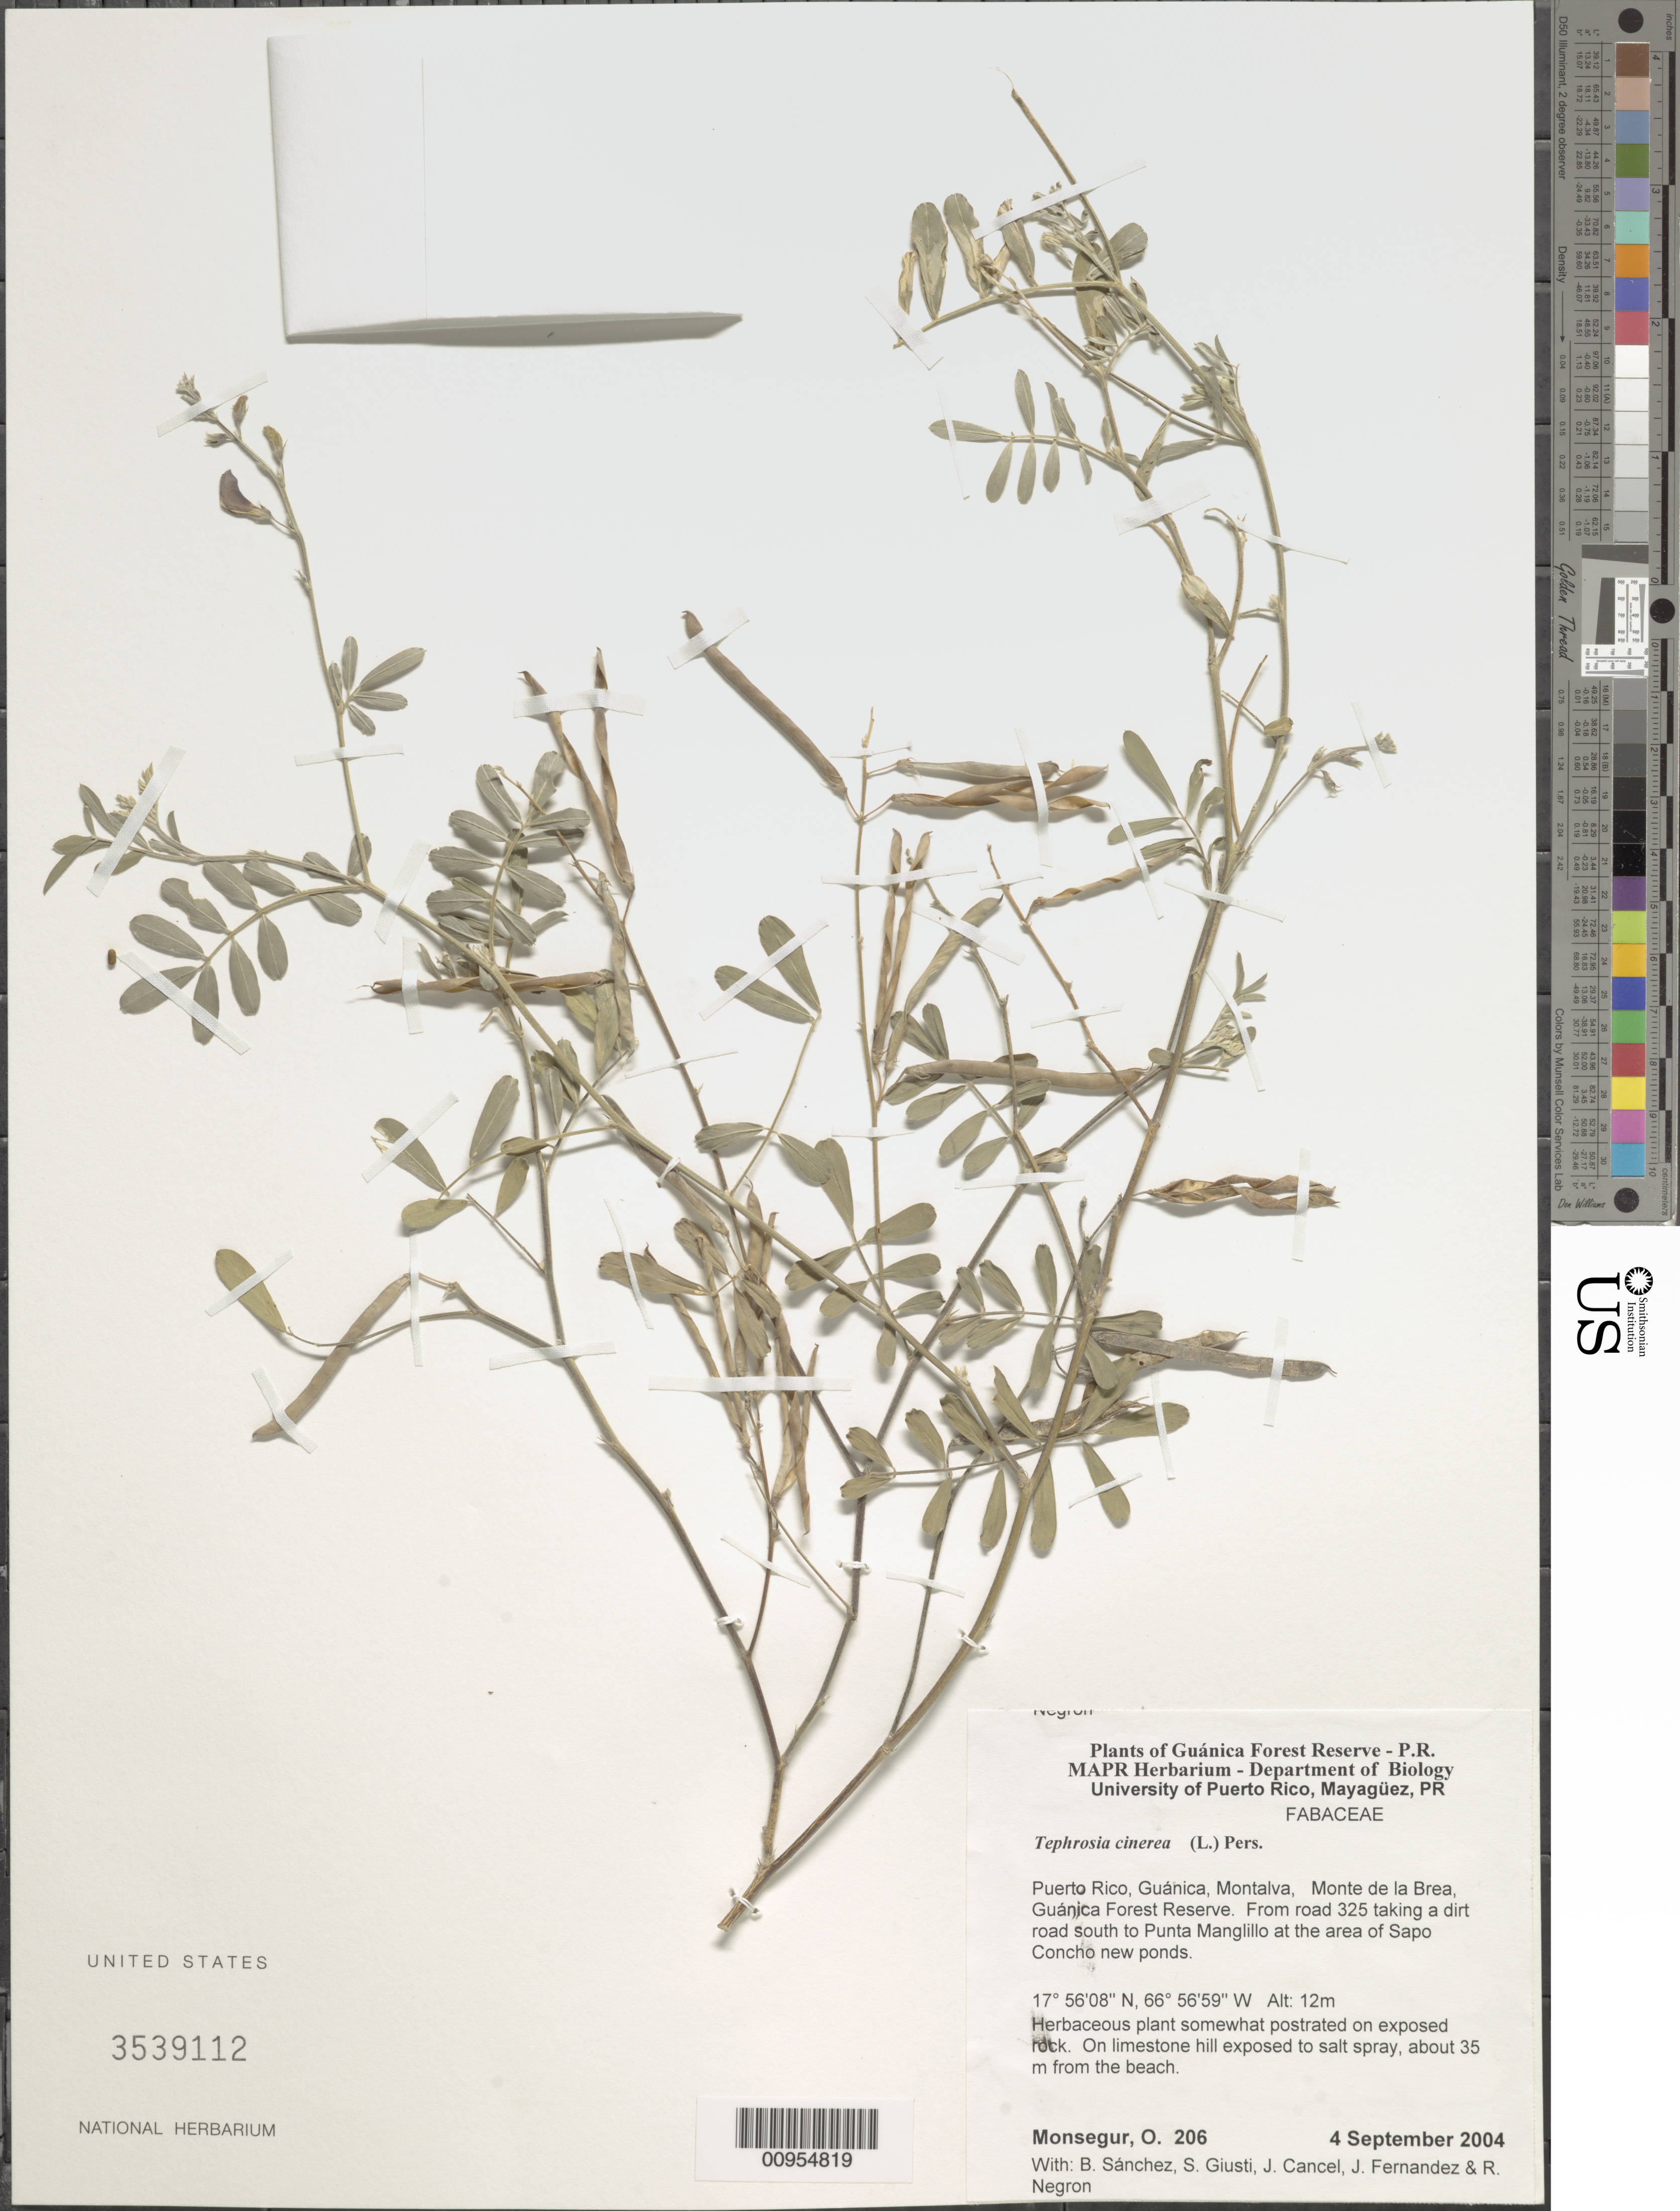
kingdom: Plantae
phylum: Tracheophyta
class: Magnoliopsida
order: Fabales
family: Fabaceae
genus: Tephrosia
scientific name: Tephrosia cinerea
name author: (L.) Pers.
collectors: O. Monsegur, B. Sánchez, S. Giusti, J. Cancel, J. Fernández & R. Negrón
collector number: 206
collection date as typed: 04 Sep 2004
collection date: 2004-09-04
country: Puerto Rico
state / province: Guánica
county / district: Montalva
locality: Guánica Forest Reserve. Monte de la Brea, from road 325 taking a dirt road south to Punta Manglillo at the area of Sapo Concho new ponds.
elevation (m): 12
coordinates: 17.56081, 66.56594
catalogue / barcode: US 3539112